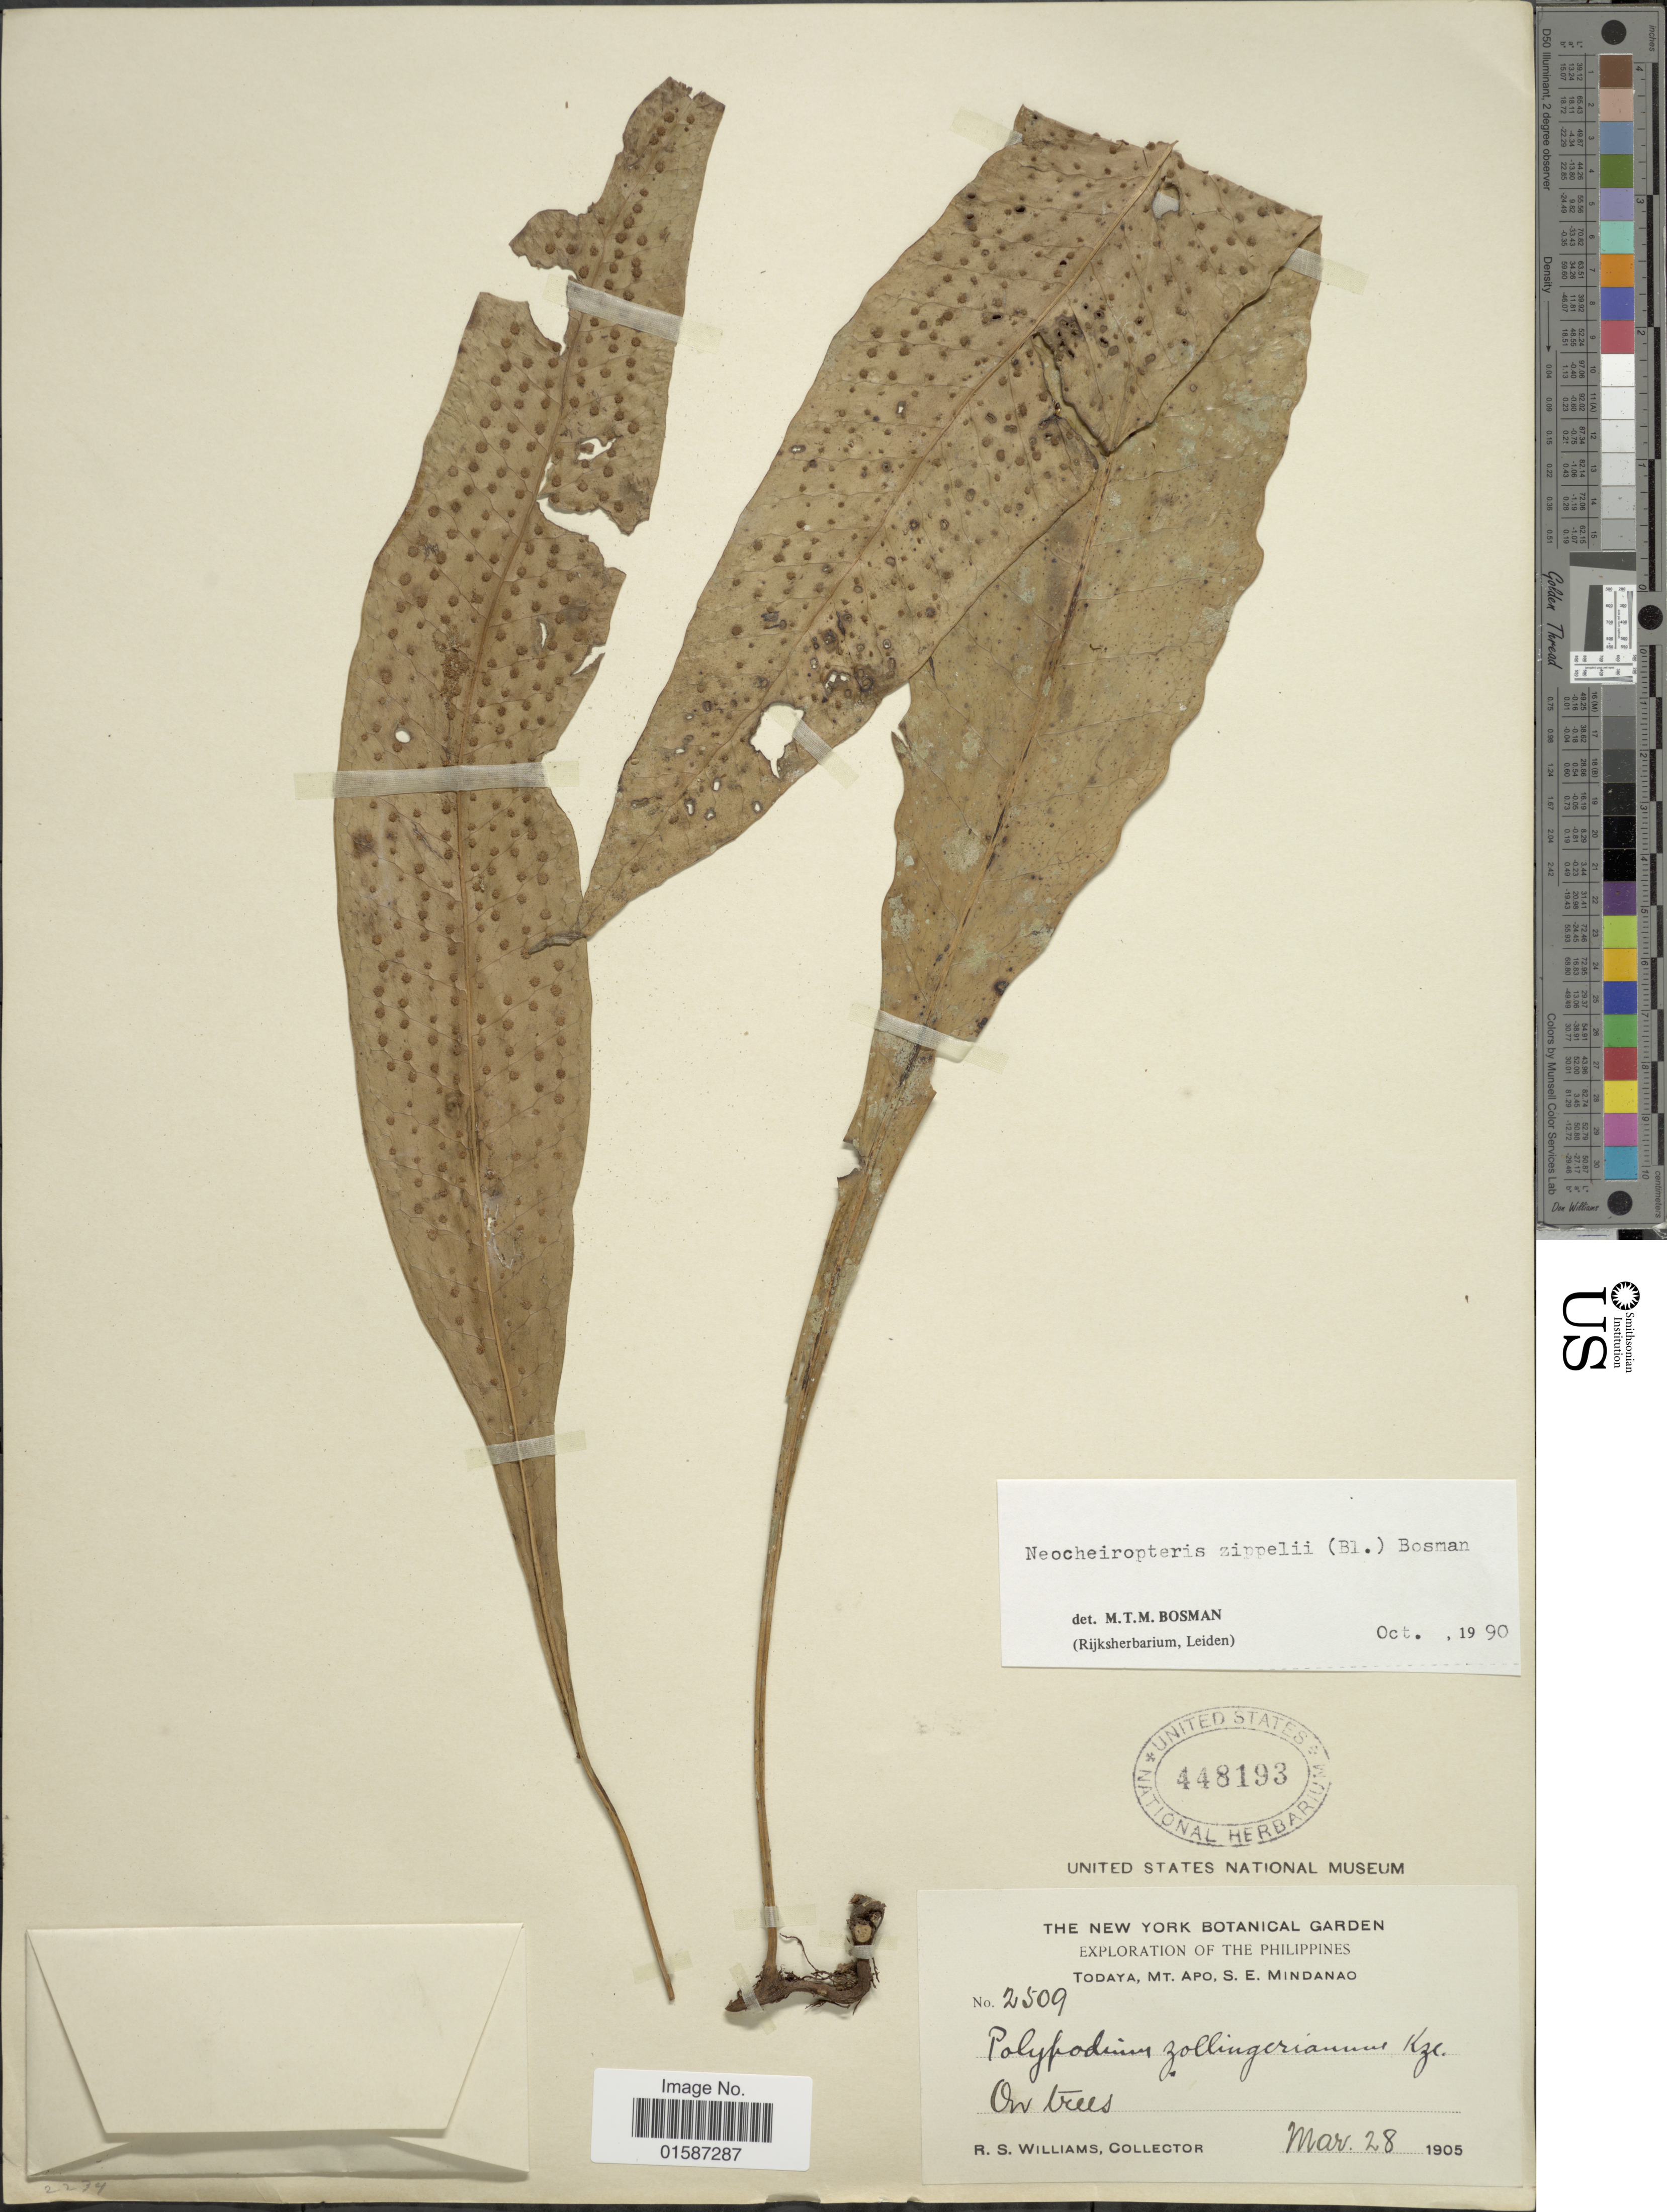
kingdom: Plantae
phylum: Tracheophyta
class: Polypodiopsida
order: Polypodiales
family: Polypodiaceae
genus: Neolepisorus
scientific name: Neolepisorus zippelii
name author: (Blume) Li S. Wang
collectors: R. S. Williams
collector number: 2509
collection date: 1905-03-28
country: Philippines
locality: Todaya, Mt. Apo, S. E Mindanao, on trees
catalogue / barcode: US 448193